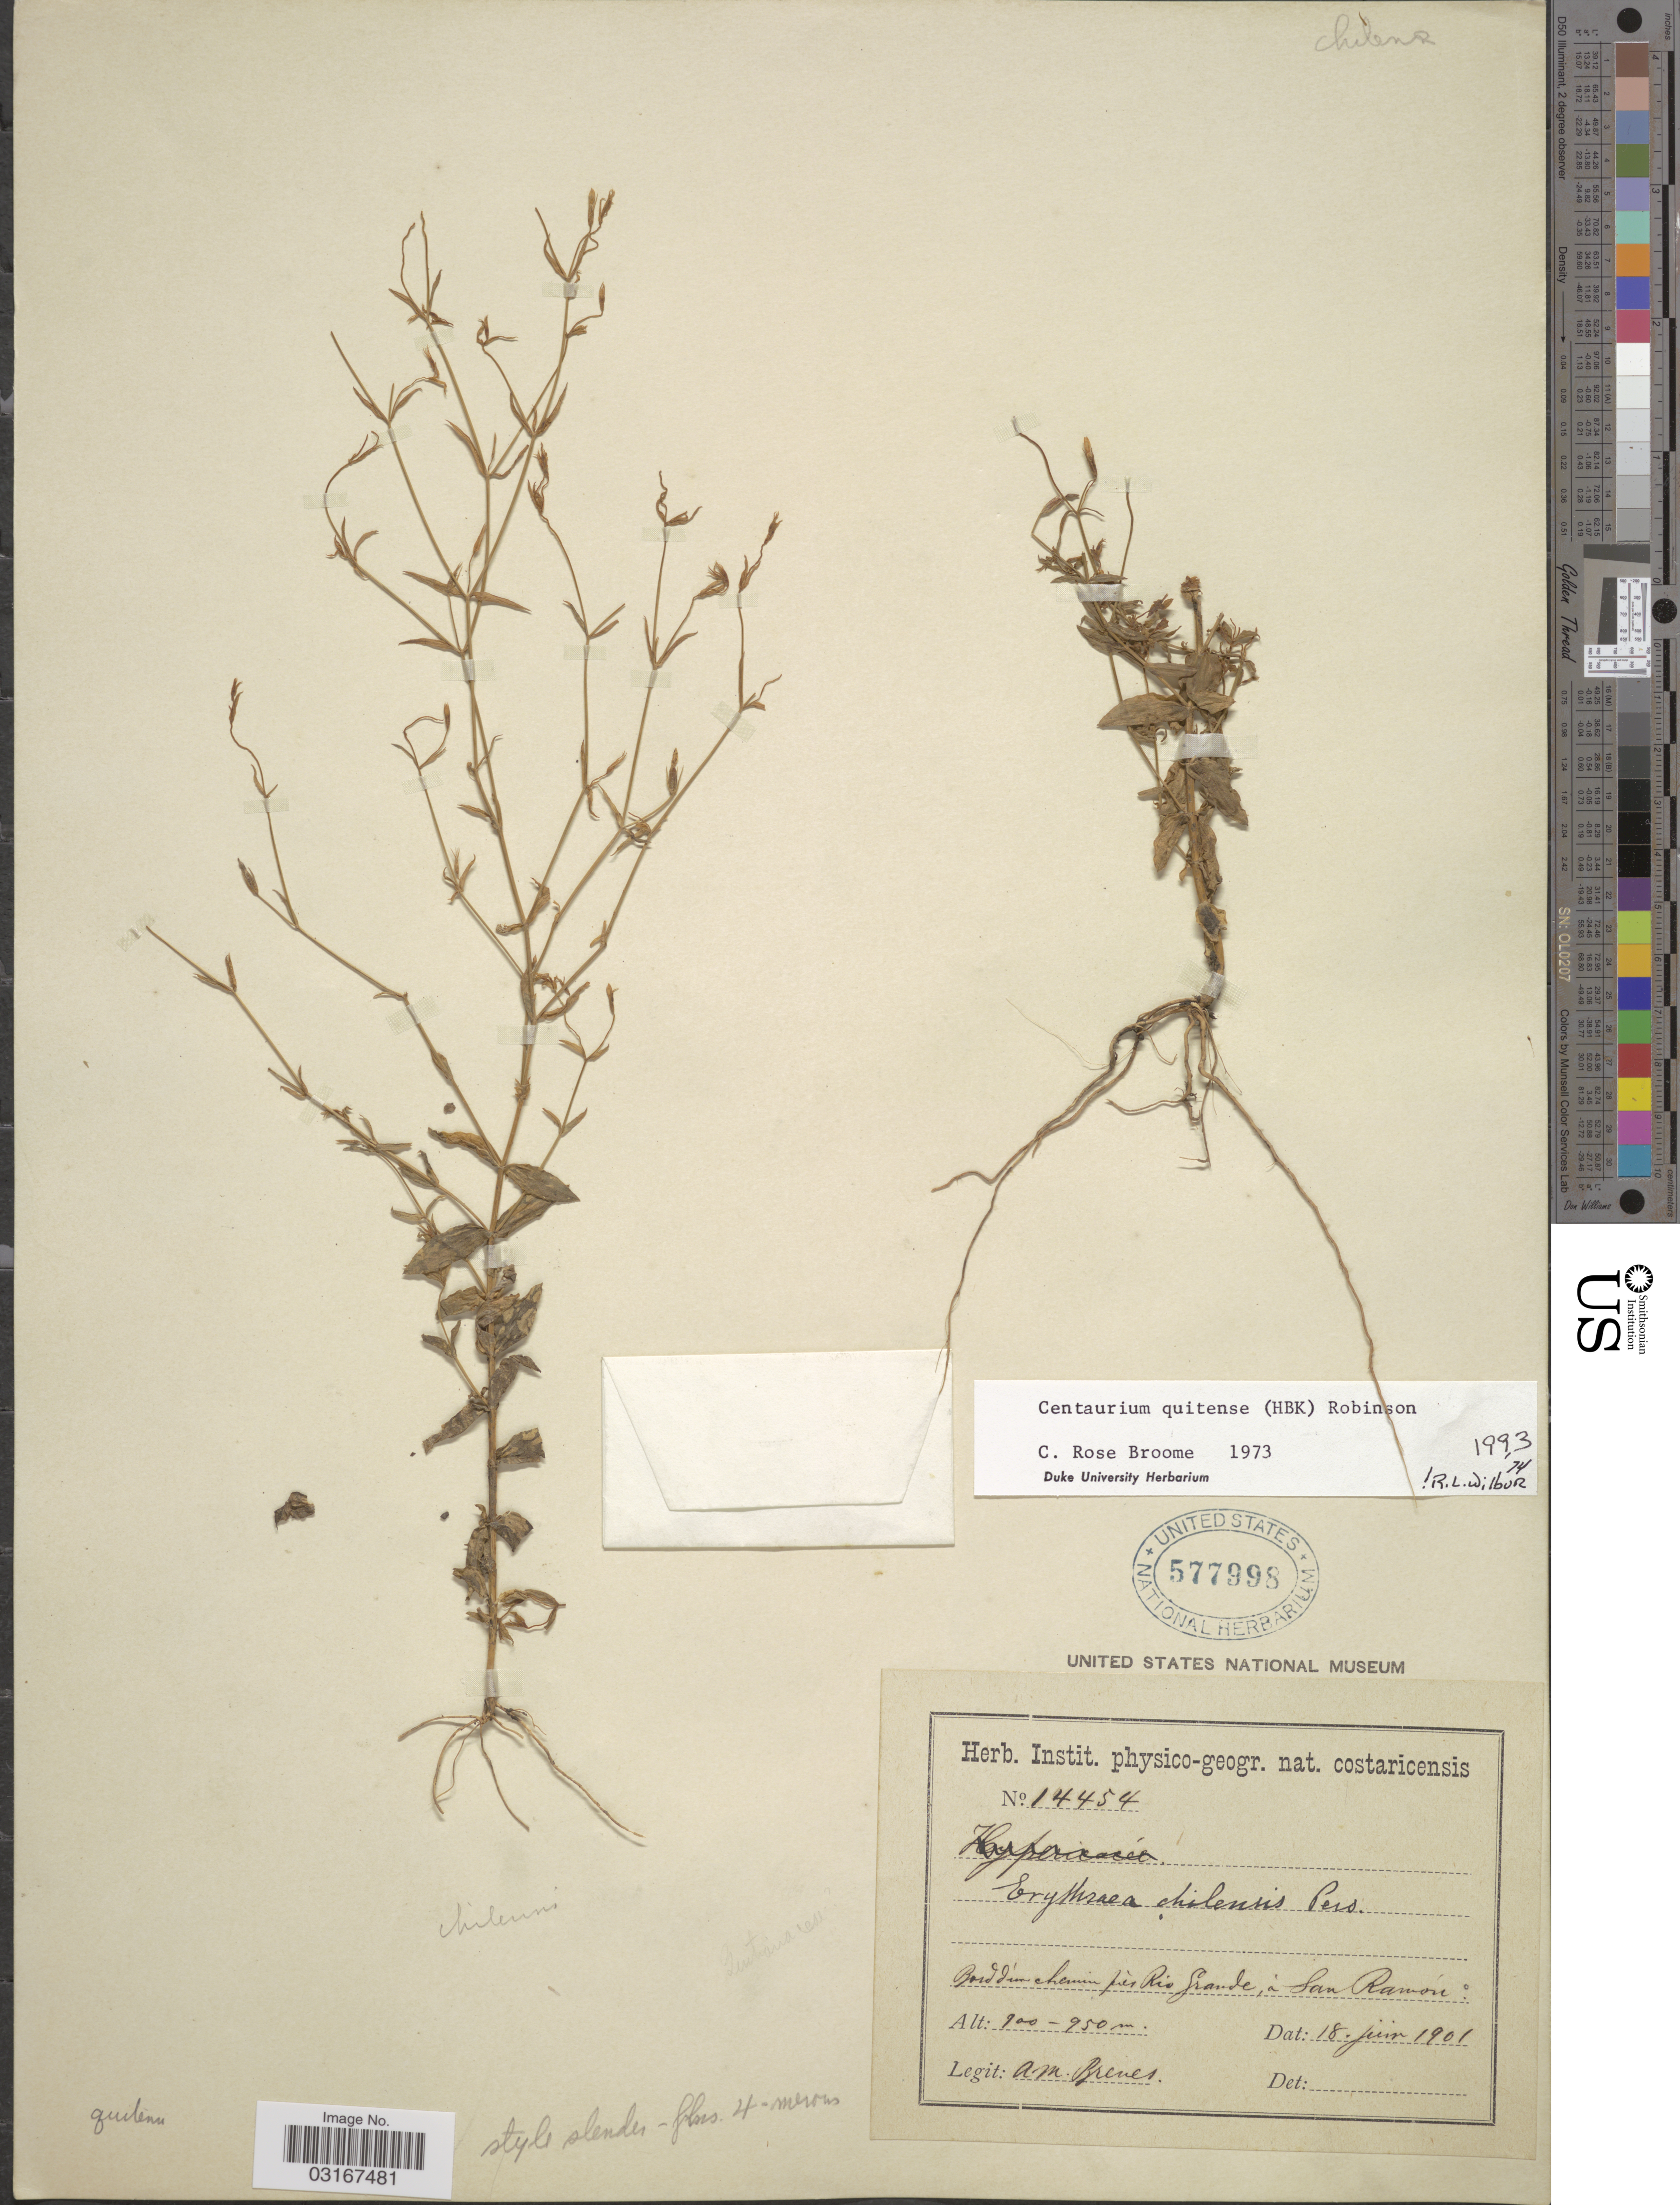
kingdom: Plantae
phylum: Tracheophyta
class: Magnoliopsida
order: Gentianales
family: Gentianaceae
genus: Centaurium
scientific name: Centaurium quitense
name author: (Kunth) B.L. Rob.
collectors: A. Brenes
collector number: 14454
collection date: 1901-06-18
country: Costa Rica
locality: Bord d'un chemin près Rio Grande, à San Ramón.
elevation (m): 900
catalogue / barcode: US 577998